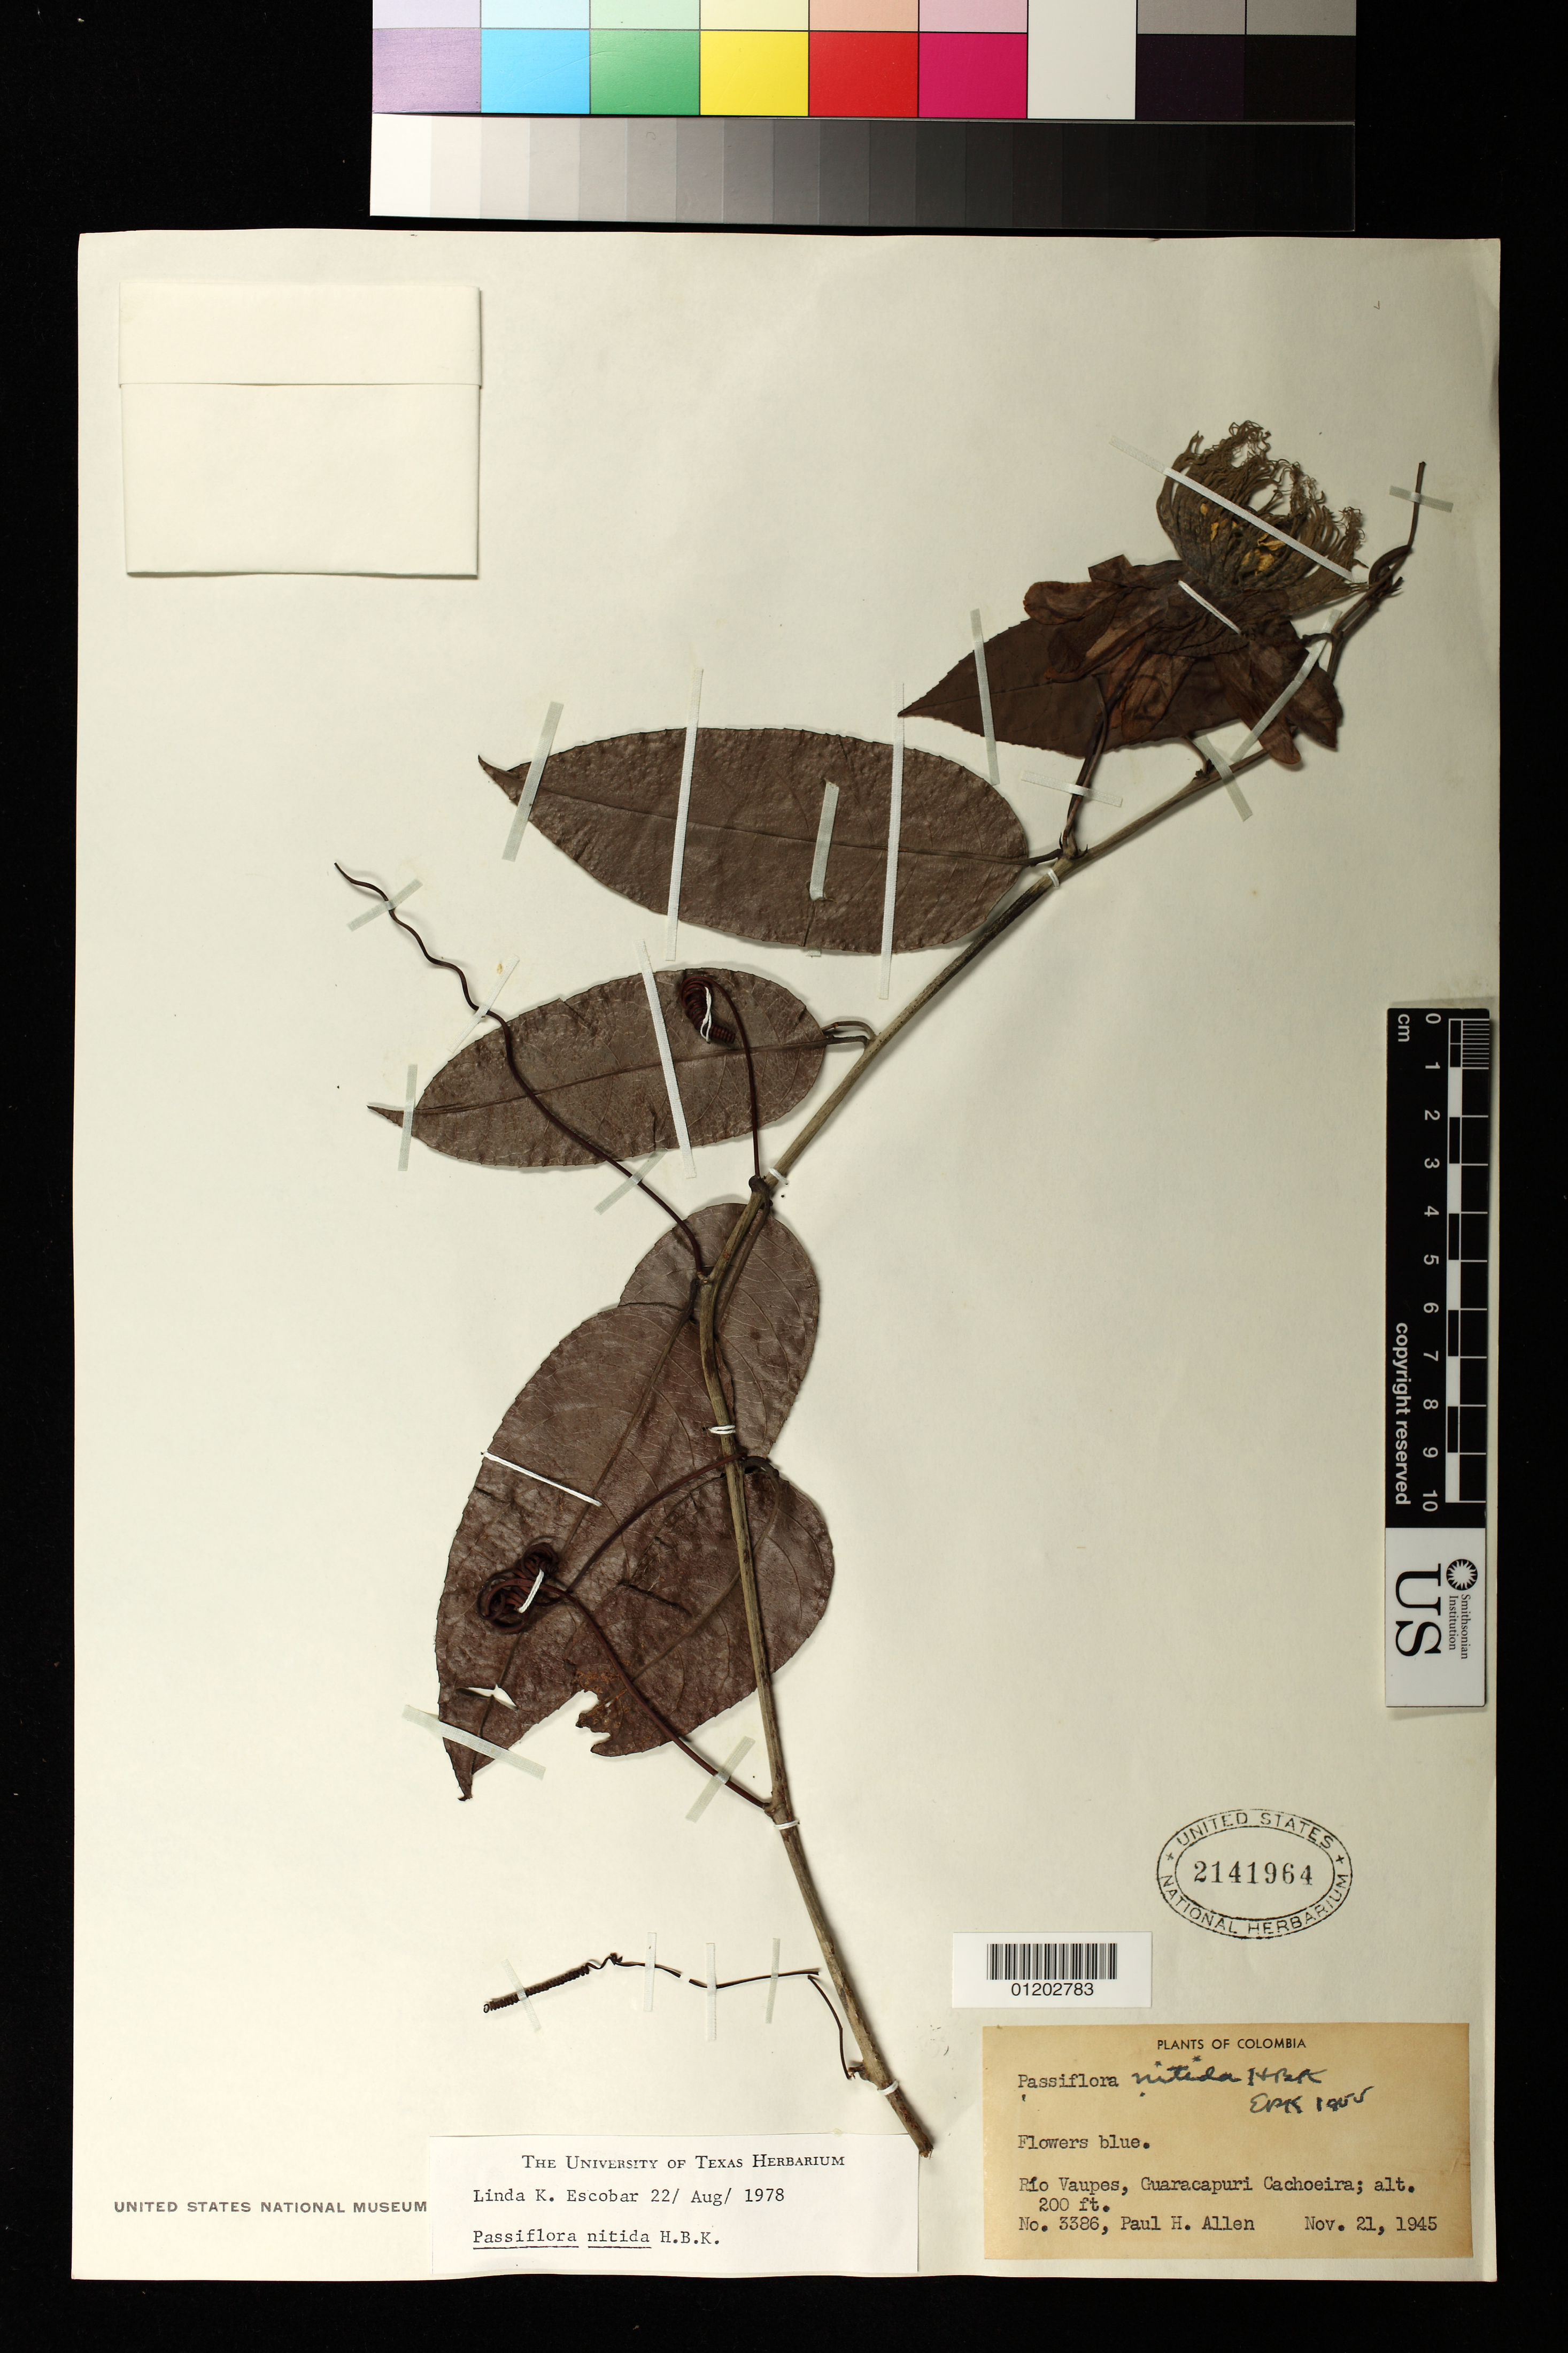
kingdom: Plantae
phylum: Tracheophyta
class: Magnoliopsida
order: Malpighiales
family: Passifloraceae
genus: Passiflora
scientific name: Passiflora nitida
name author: Kunth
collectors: P. H. Allen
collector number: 3386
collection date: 1945-11-21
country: Colombia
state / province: Vaupés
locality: Guaracapuri Cachoeira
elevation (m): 61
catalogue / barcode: US 2141964